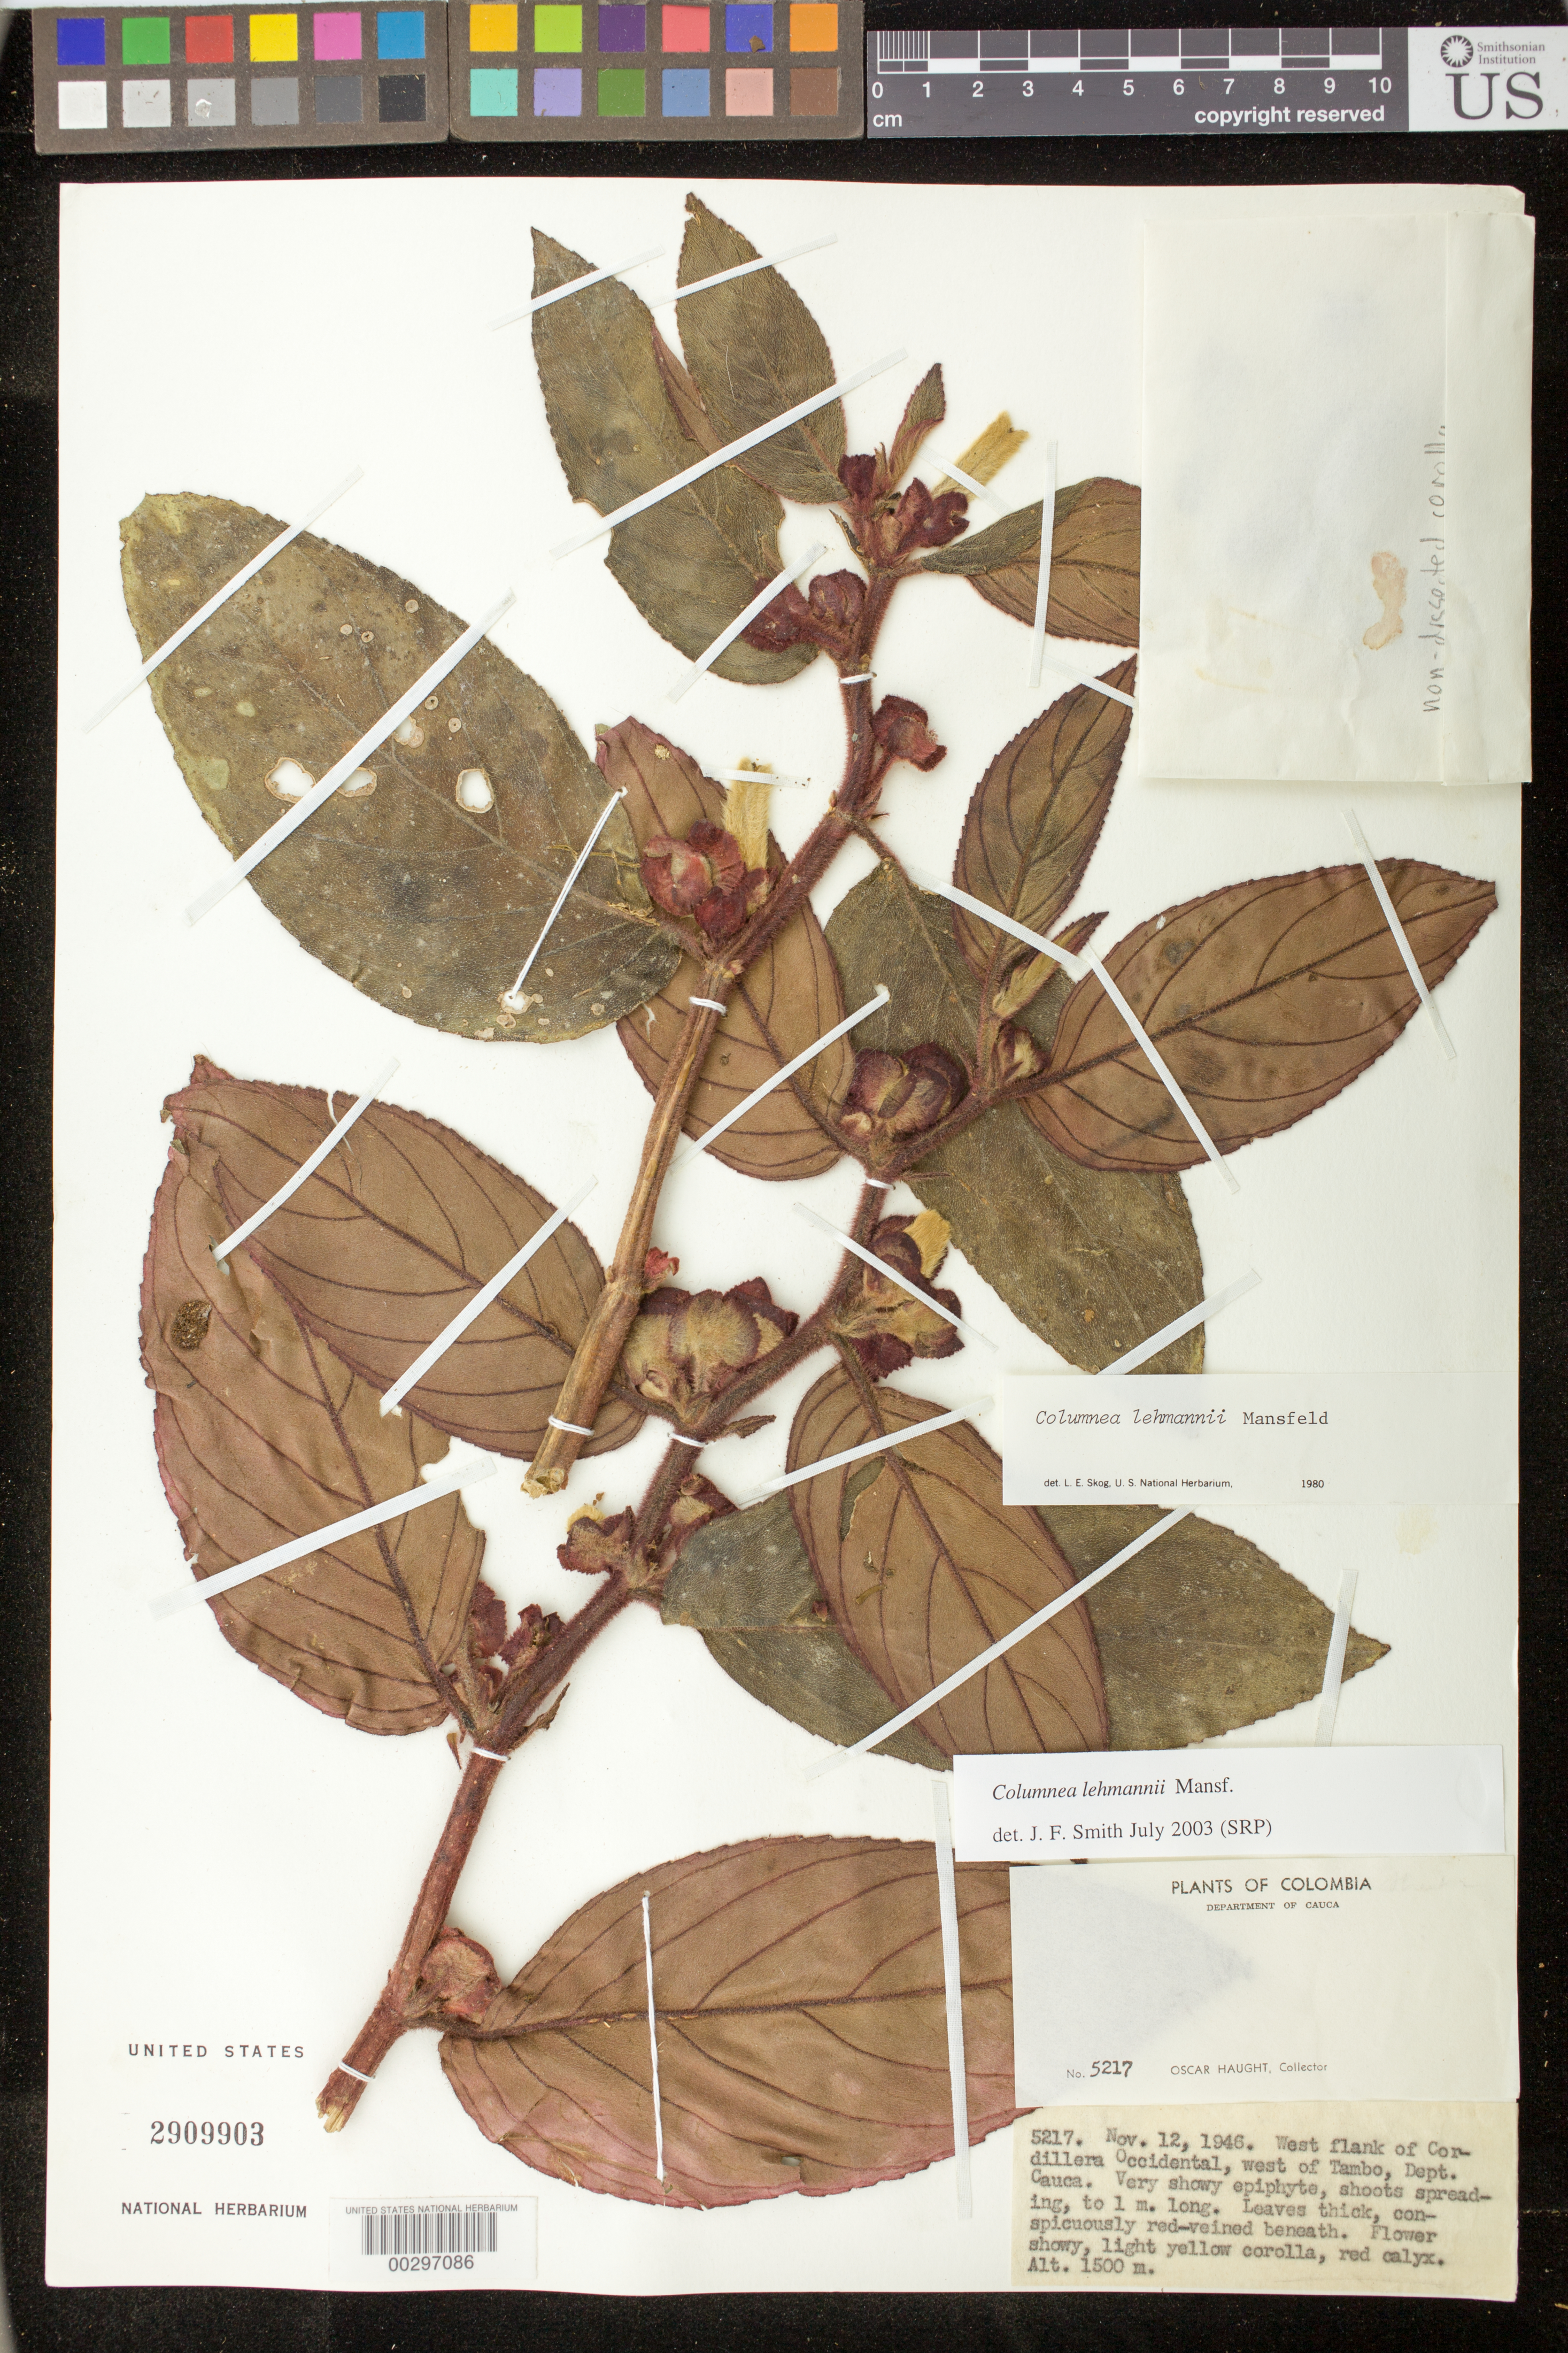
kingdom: Plantae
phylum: Tracheophyta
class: Magnoliopsida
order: Lamiales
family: Gesneriaceae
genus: Columnea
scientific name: Columnea lehmannii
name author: Mansf.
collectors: O. L. Haught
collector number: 5217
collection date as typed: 12 Nov 1946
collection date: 1946-11-12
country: Colombia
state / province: Cauca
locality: W of Tambo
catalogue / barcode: US 2909903